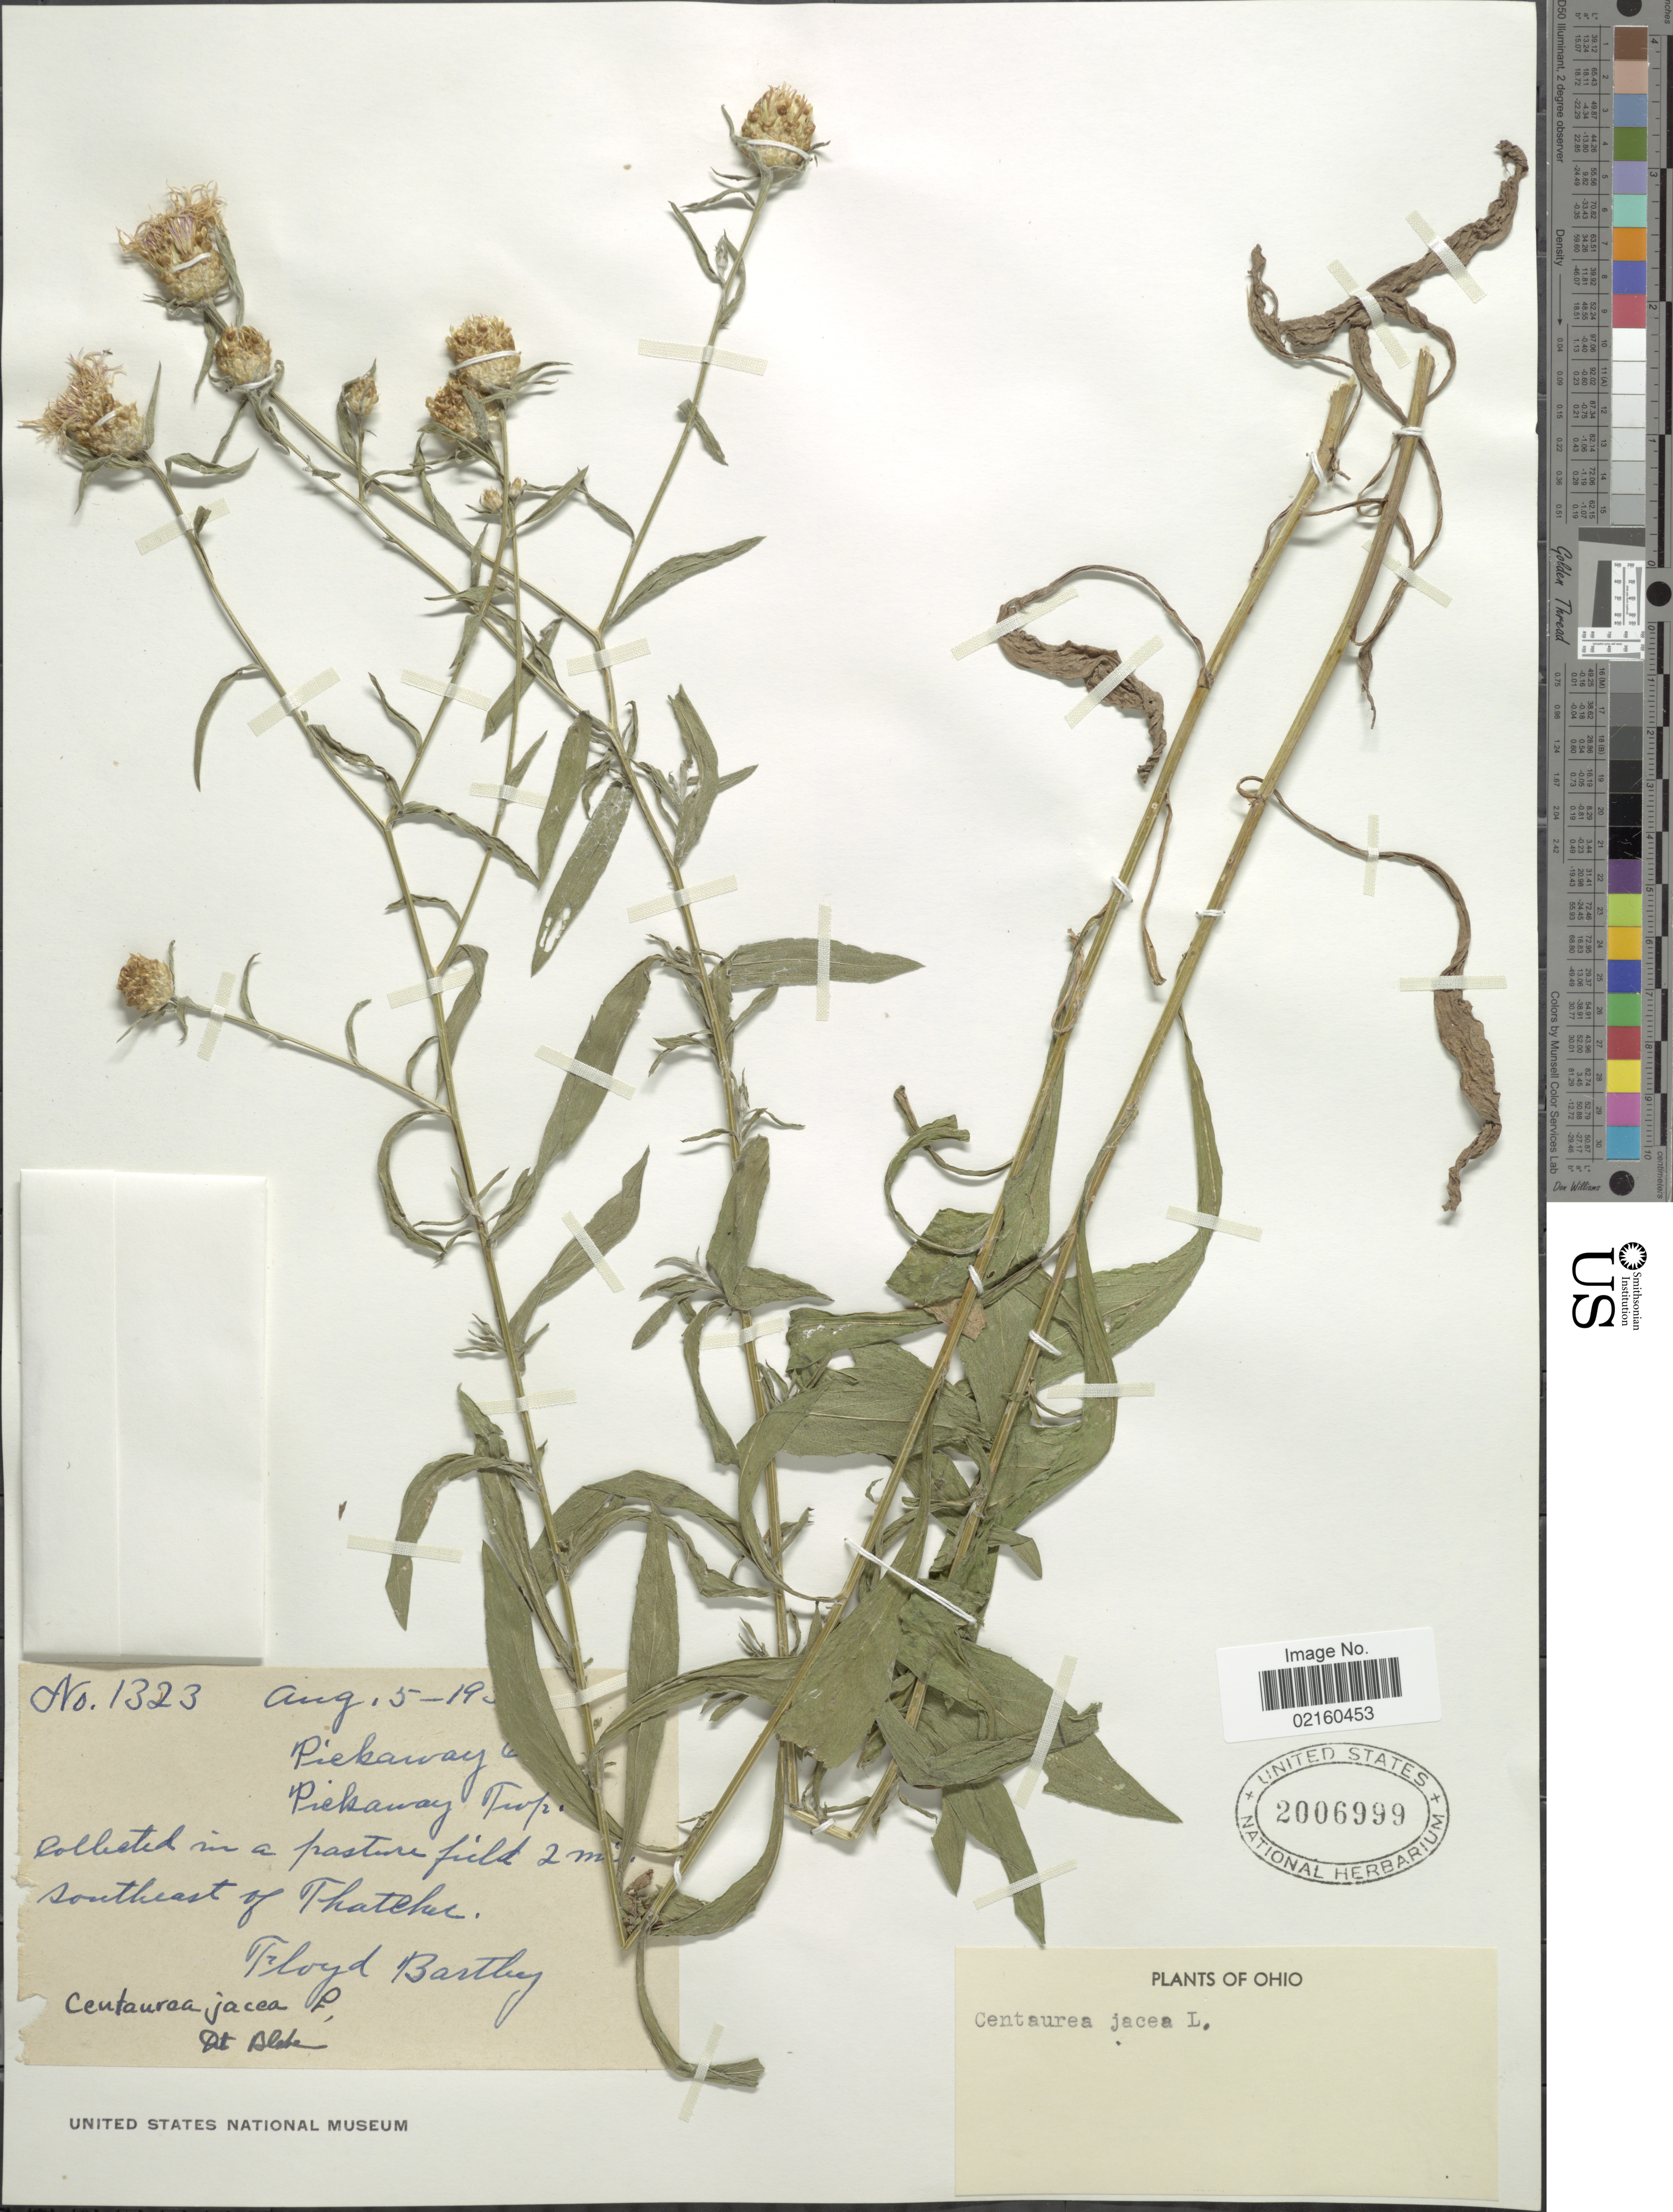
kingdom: Plantae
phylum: Tracheophyta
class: Magnoliopsida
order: Asterales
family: Asteraceae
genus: Centaurea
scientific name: Centaurea jacea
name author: L.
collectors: F. Bartley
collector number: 1323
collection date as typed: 19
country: United States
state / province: Ohio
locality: Pickaway Co., Pickaway Twp., 2 mi southeast of Thatcher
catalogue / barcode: US 2006999